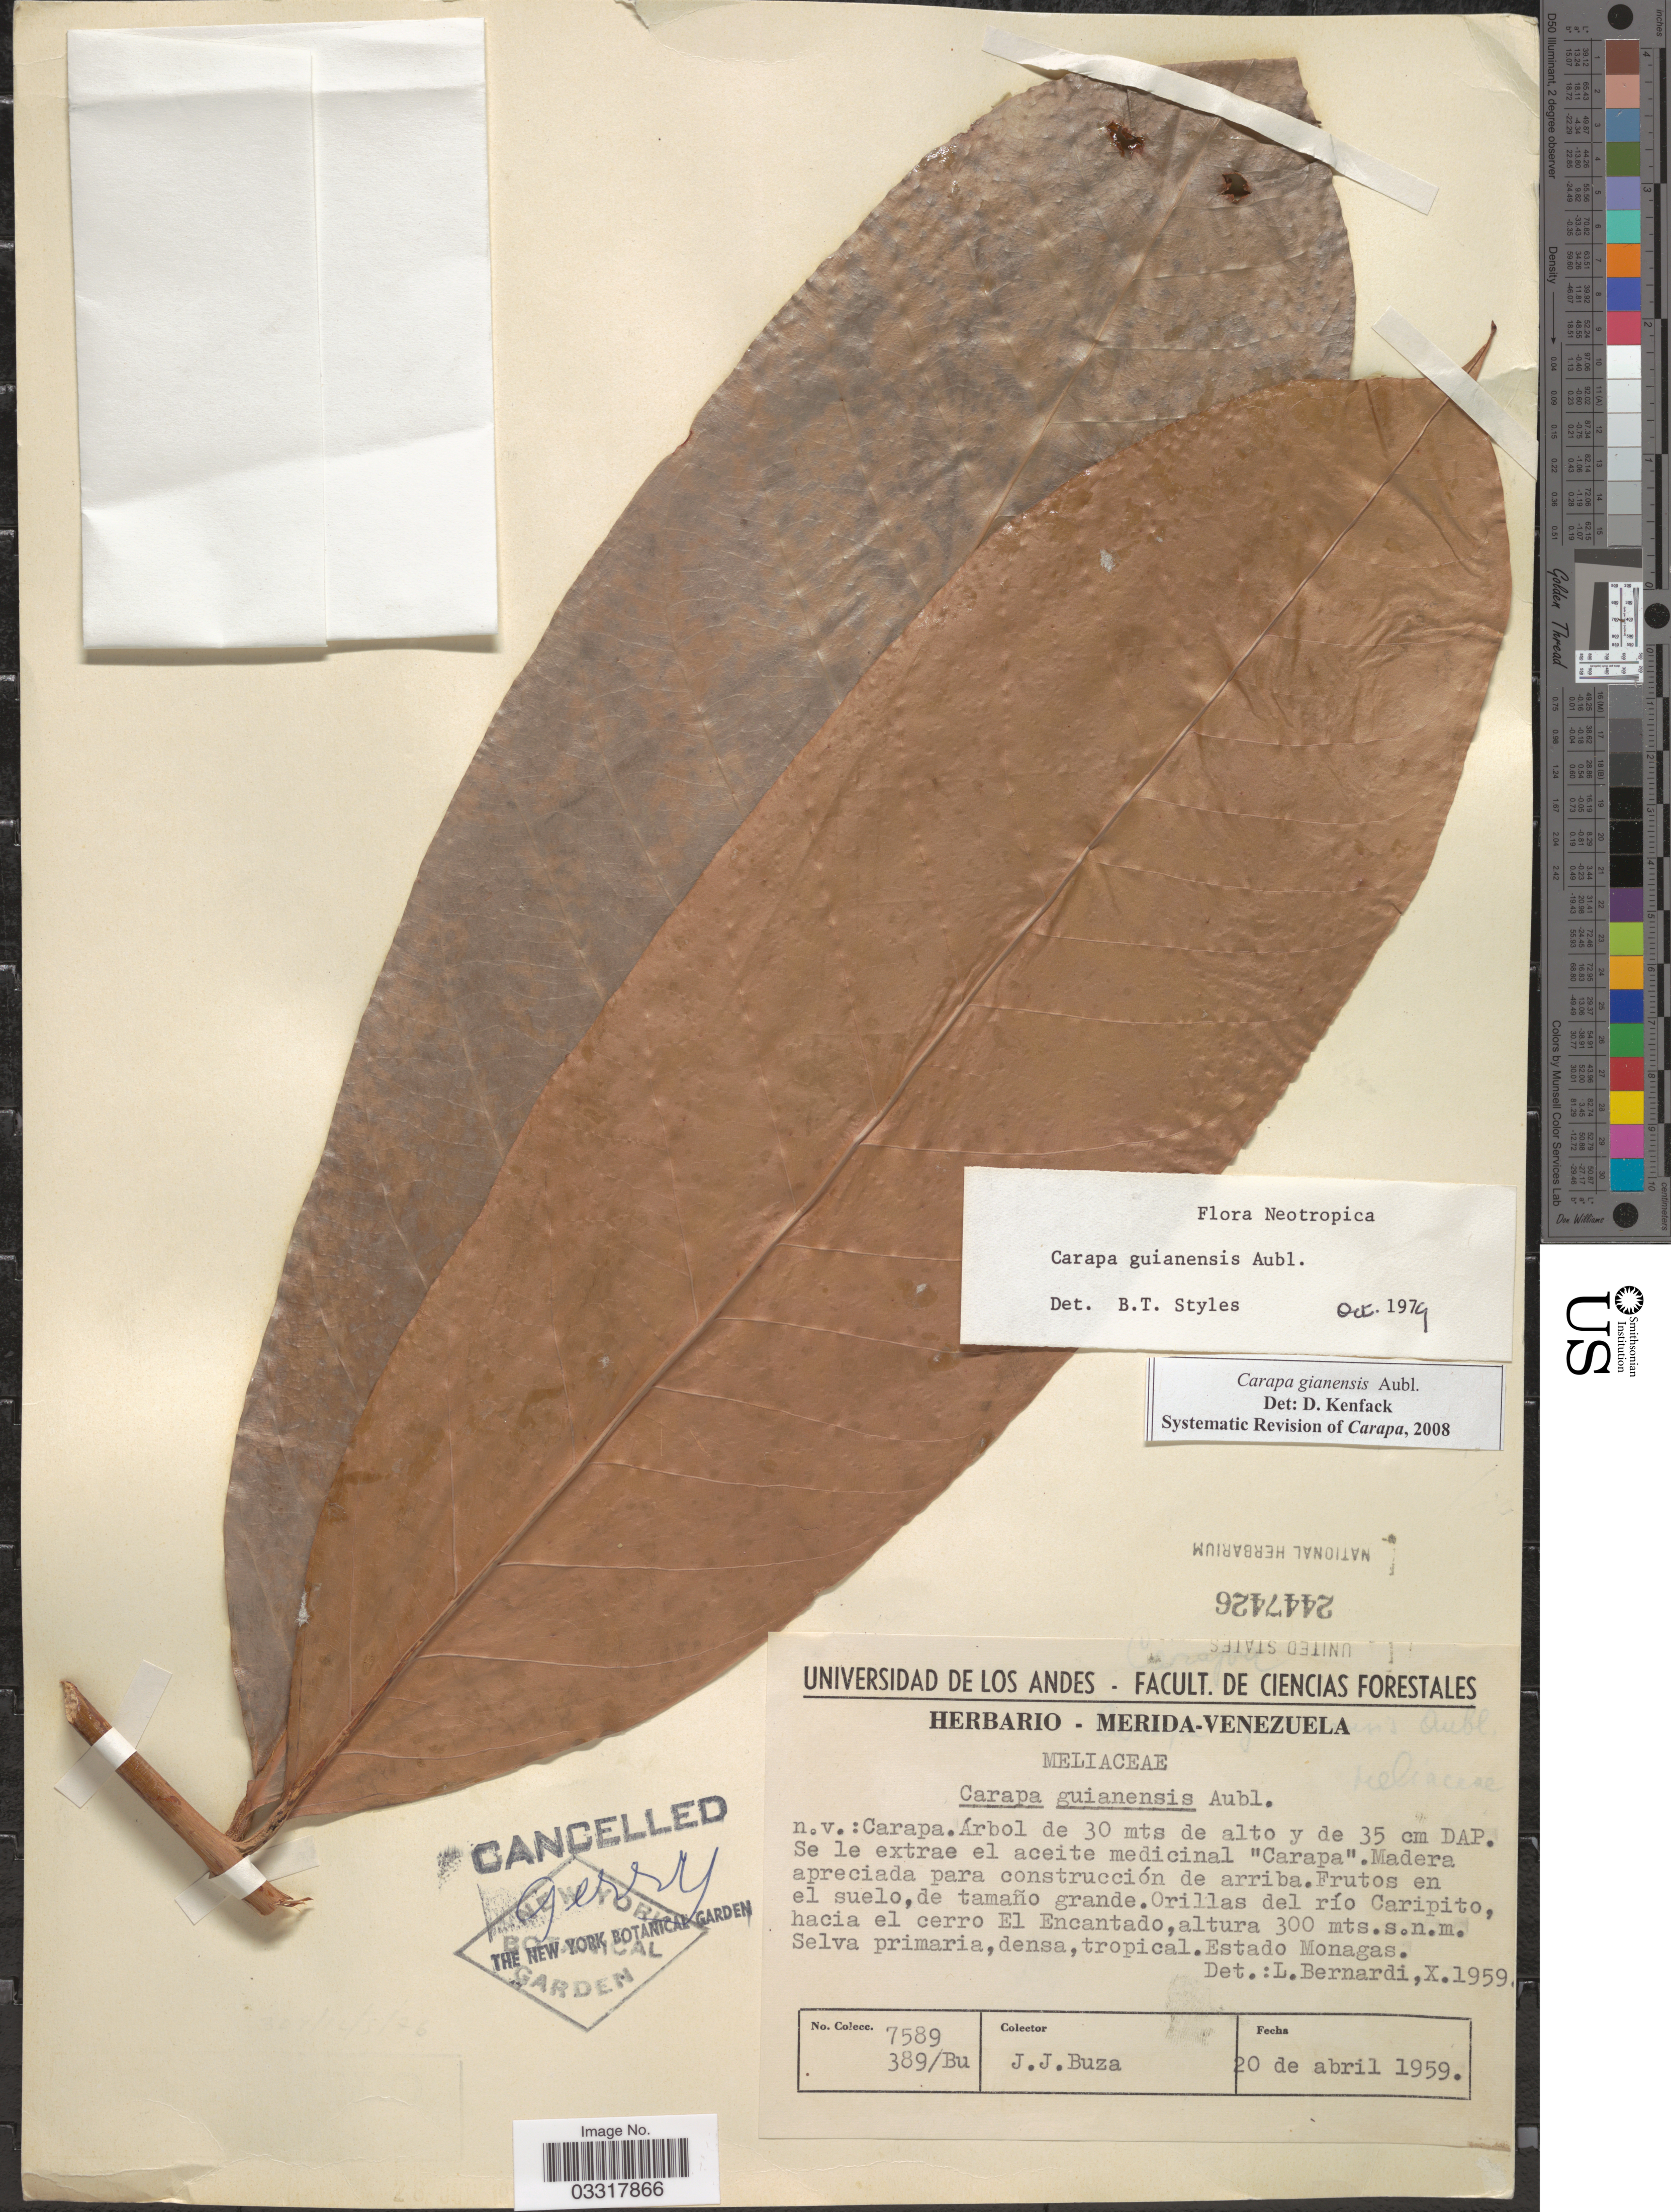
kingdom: Plantae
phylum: Tracheophyta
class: Magnoliopsida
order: Sapindales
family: Meliaceae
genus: Carapa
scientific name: Carapa guianensis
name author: Aubl.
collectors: J. Buza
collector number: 7589389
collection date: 1959-04-20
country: Venezuela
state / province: Monagas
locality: Orillas del río Caripito, hacia el cerro El Encantado.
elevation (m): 300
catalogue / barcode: US 2447426